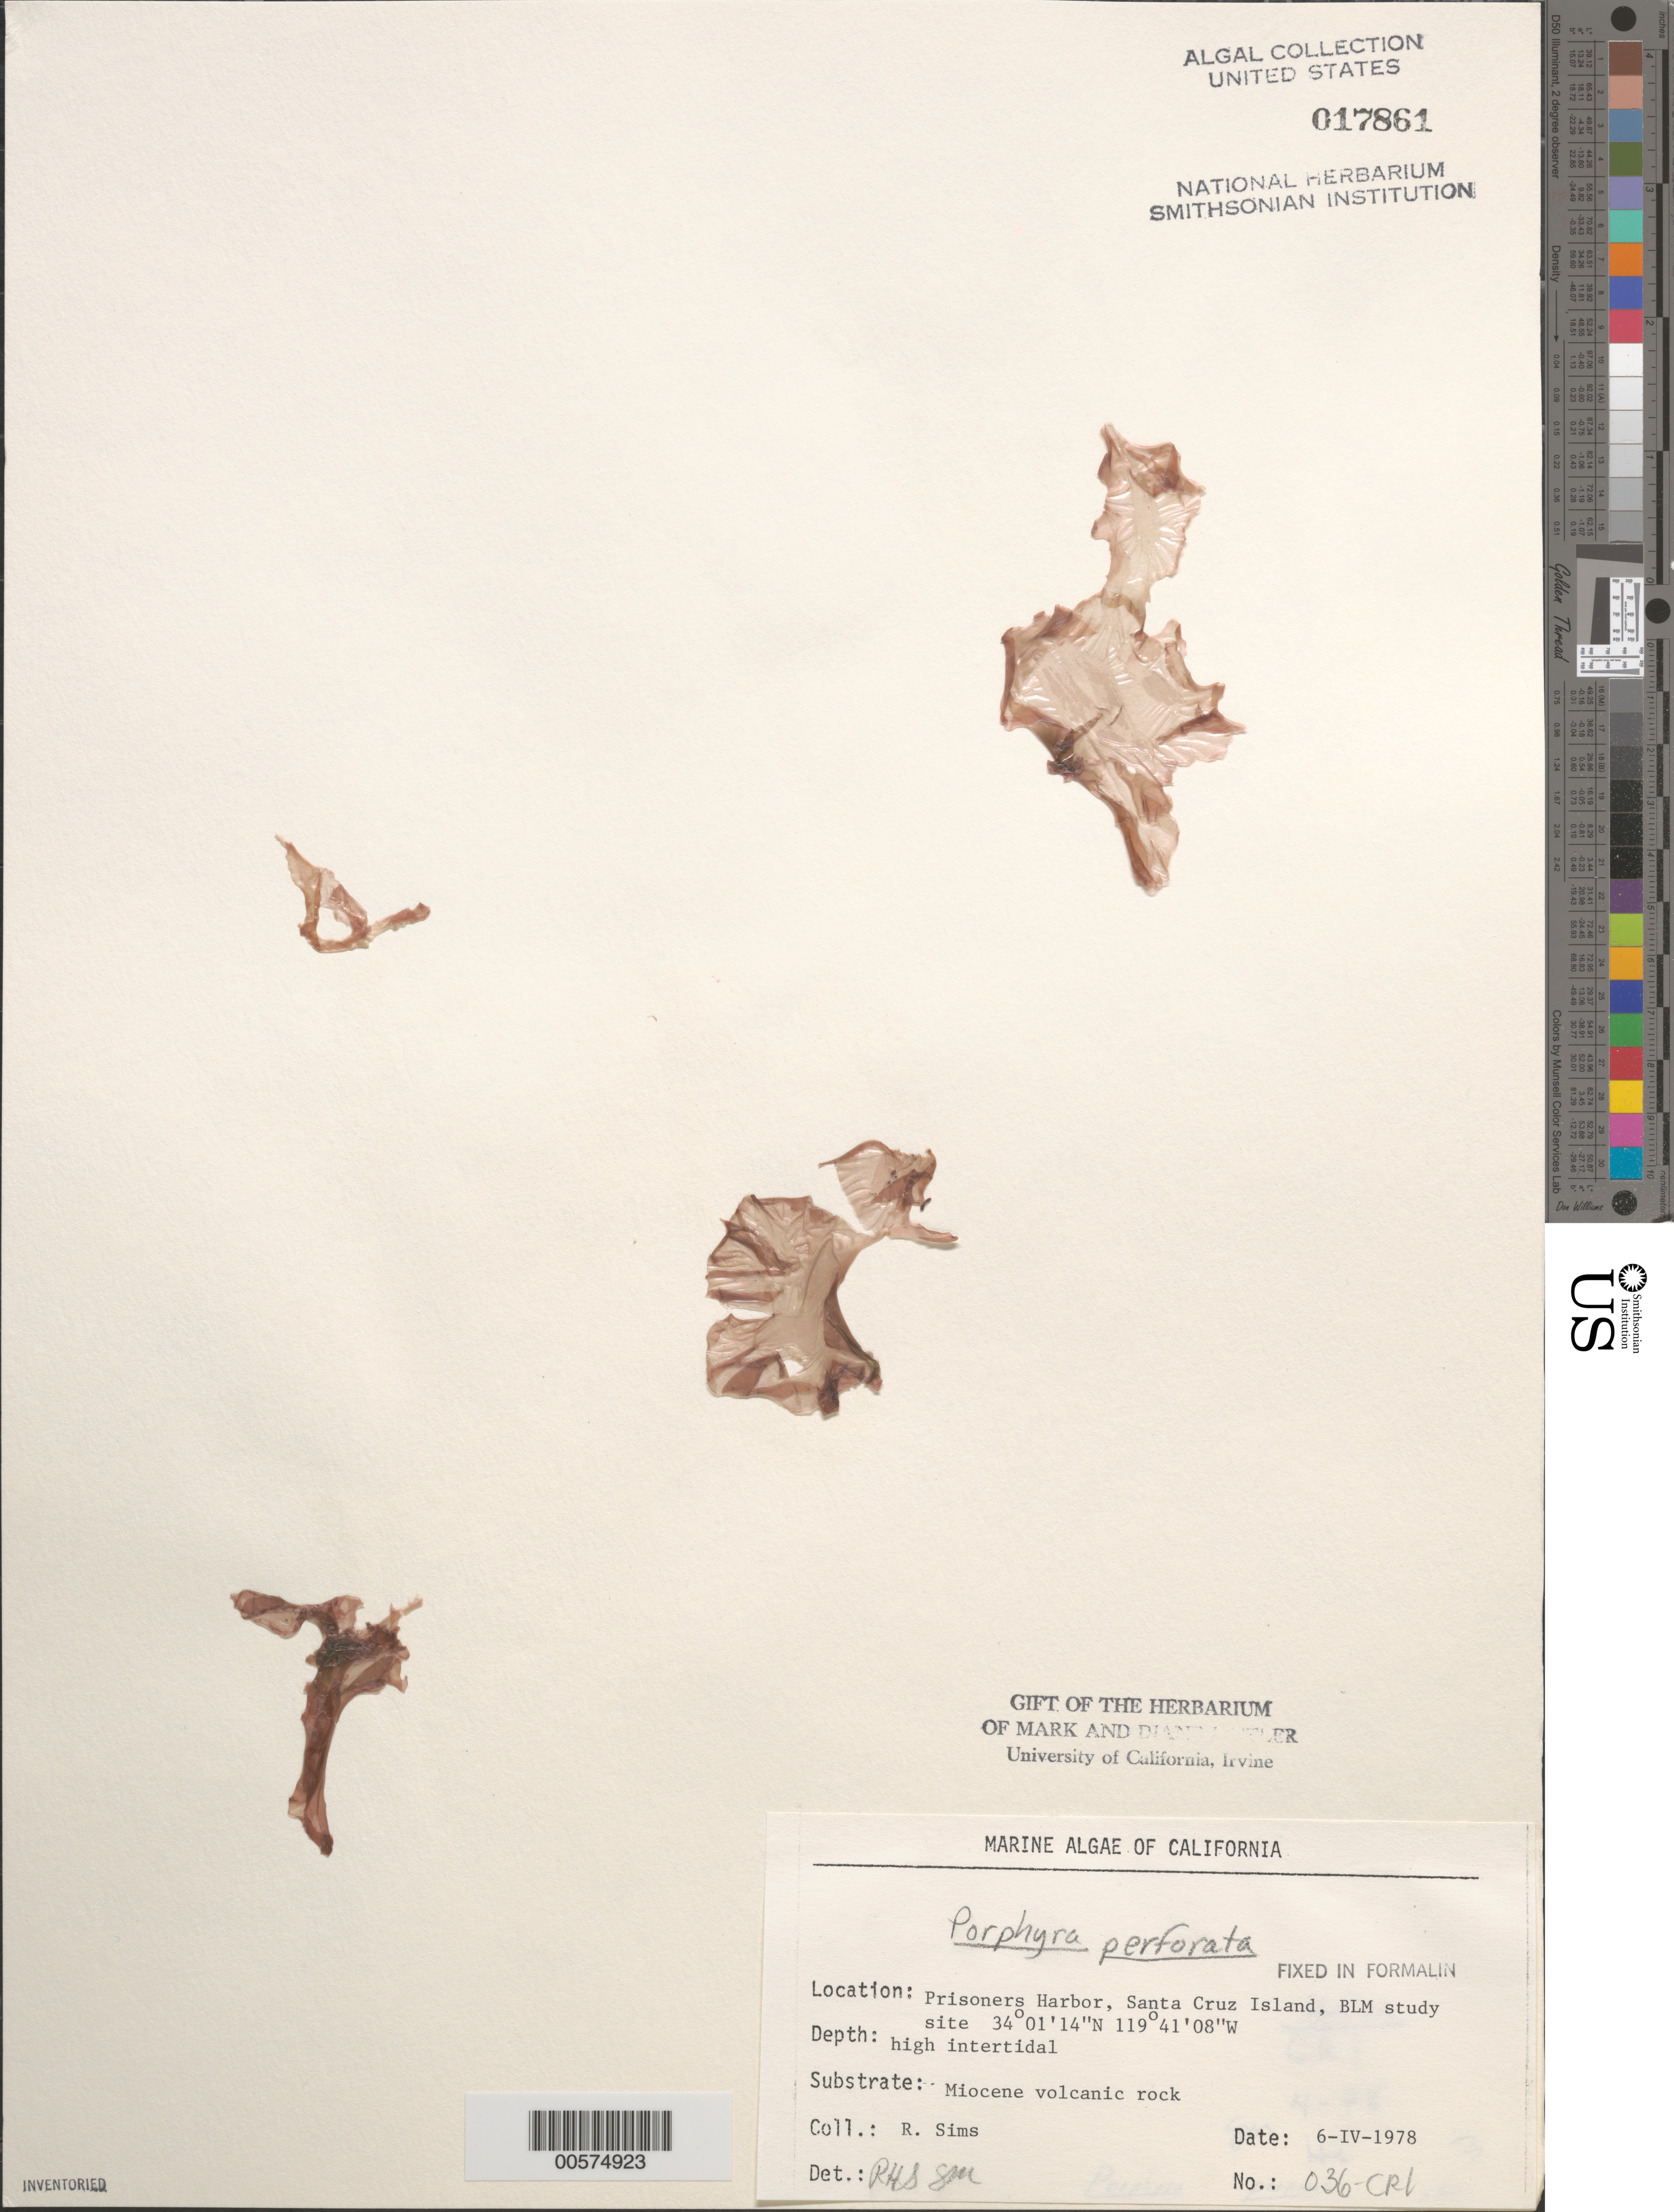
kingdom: Plantae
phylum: Rhodophyta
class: Bangiophyceae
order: Bangiales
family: Bangiaceae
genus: Pyropia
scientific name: Pyropia perforata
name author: (J. Agardh) S.C. Lindstrom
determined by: Algae name updating Project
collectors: R. H. Sims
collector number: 036-cri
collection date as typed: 06 Apr 1978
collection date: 1978-04-06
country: United States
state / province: California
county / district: Santa Barbara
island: Santa Cruz Island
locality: Prisoners Harbor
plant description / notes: BLM-SOCALBIGHT Rocky Intertidal Survey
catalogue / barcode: US 17861